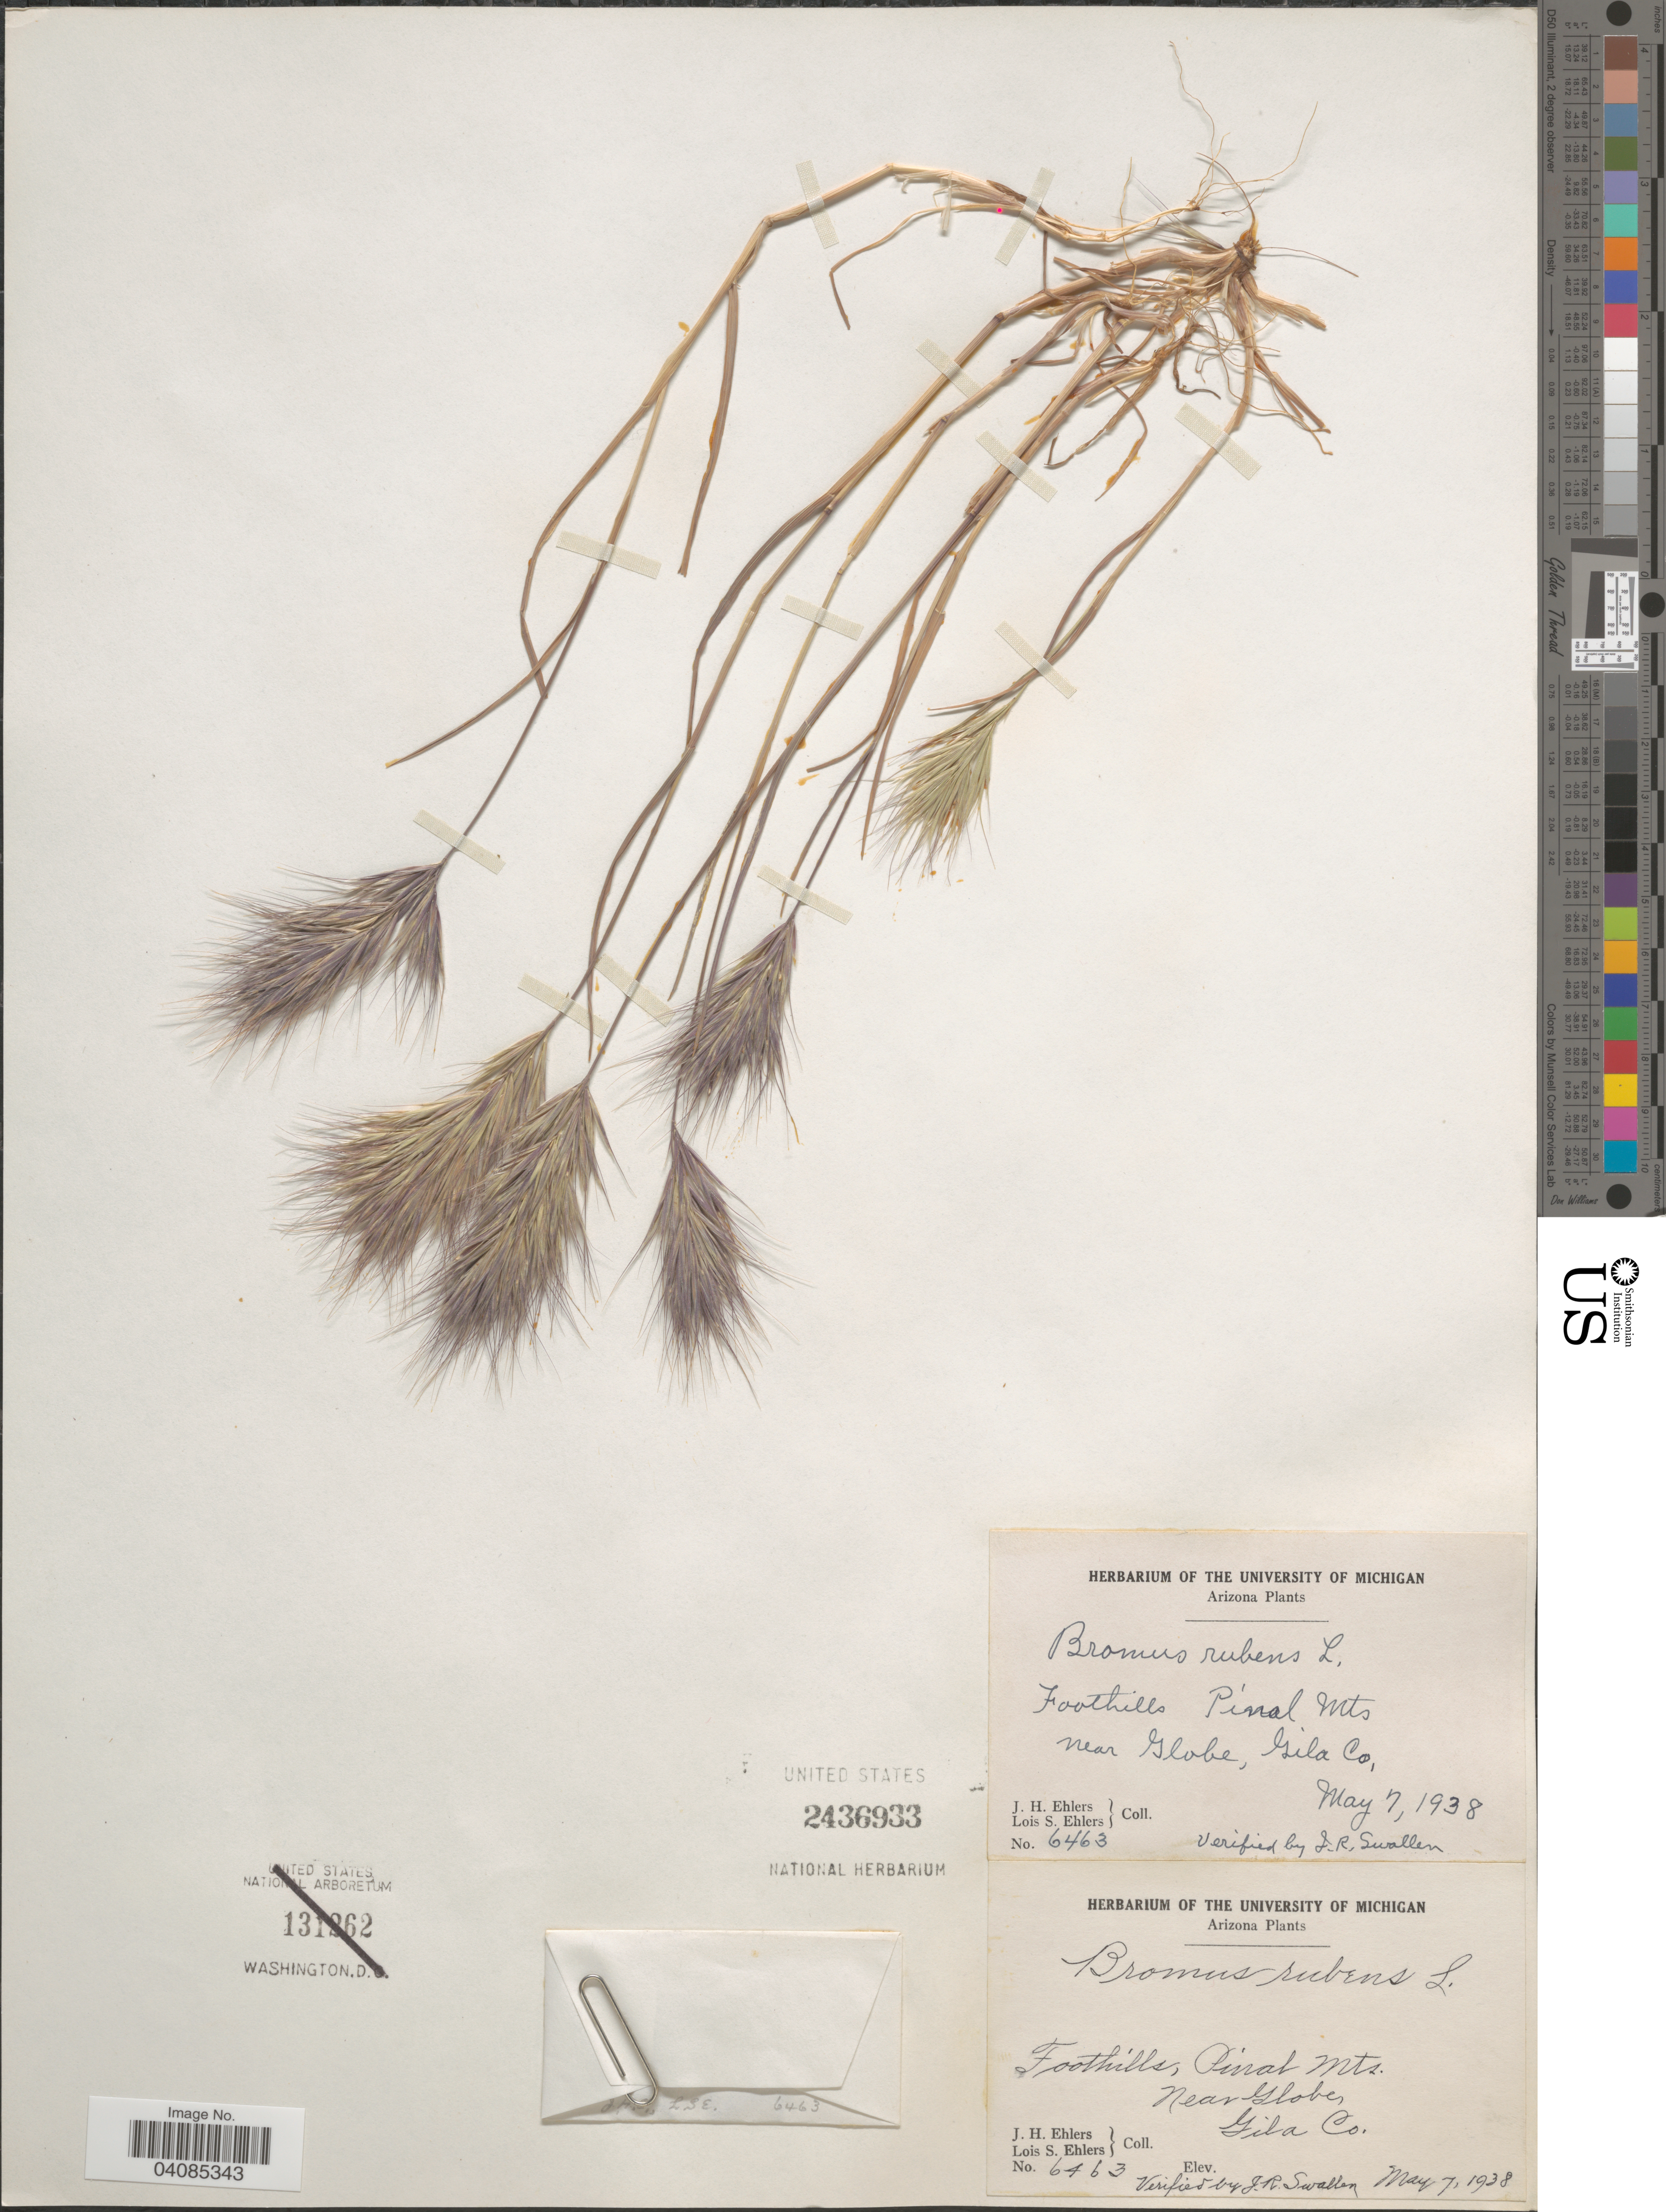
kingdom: Plantae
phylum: Tracheophyta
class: Liliopsida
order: Poales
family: Poaceae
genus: Bromus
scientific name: Bromus rubens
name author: L.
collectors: J. H. Ehlers & L. Ehlers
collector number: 6463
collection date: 1938-05-07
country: United States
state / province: Arizona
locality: Foothills Pinal Mts near Globe, Gila Co.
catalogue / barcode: US 2436933